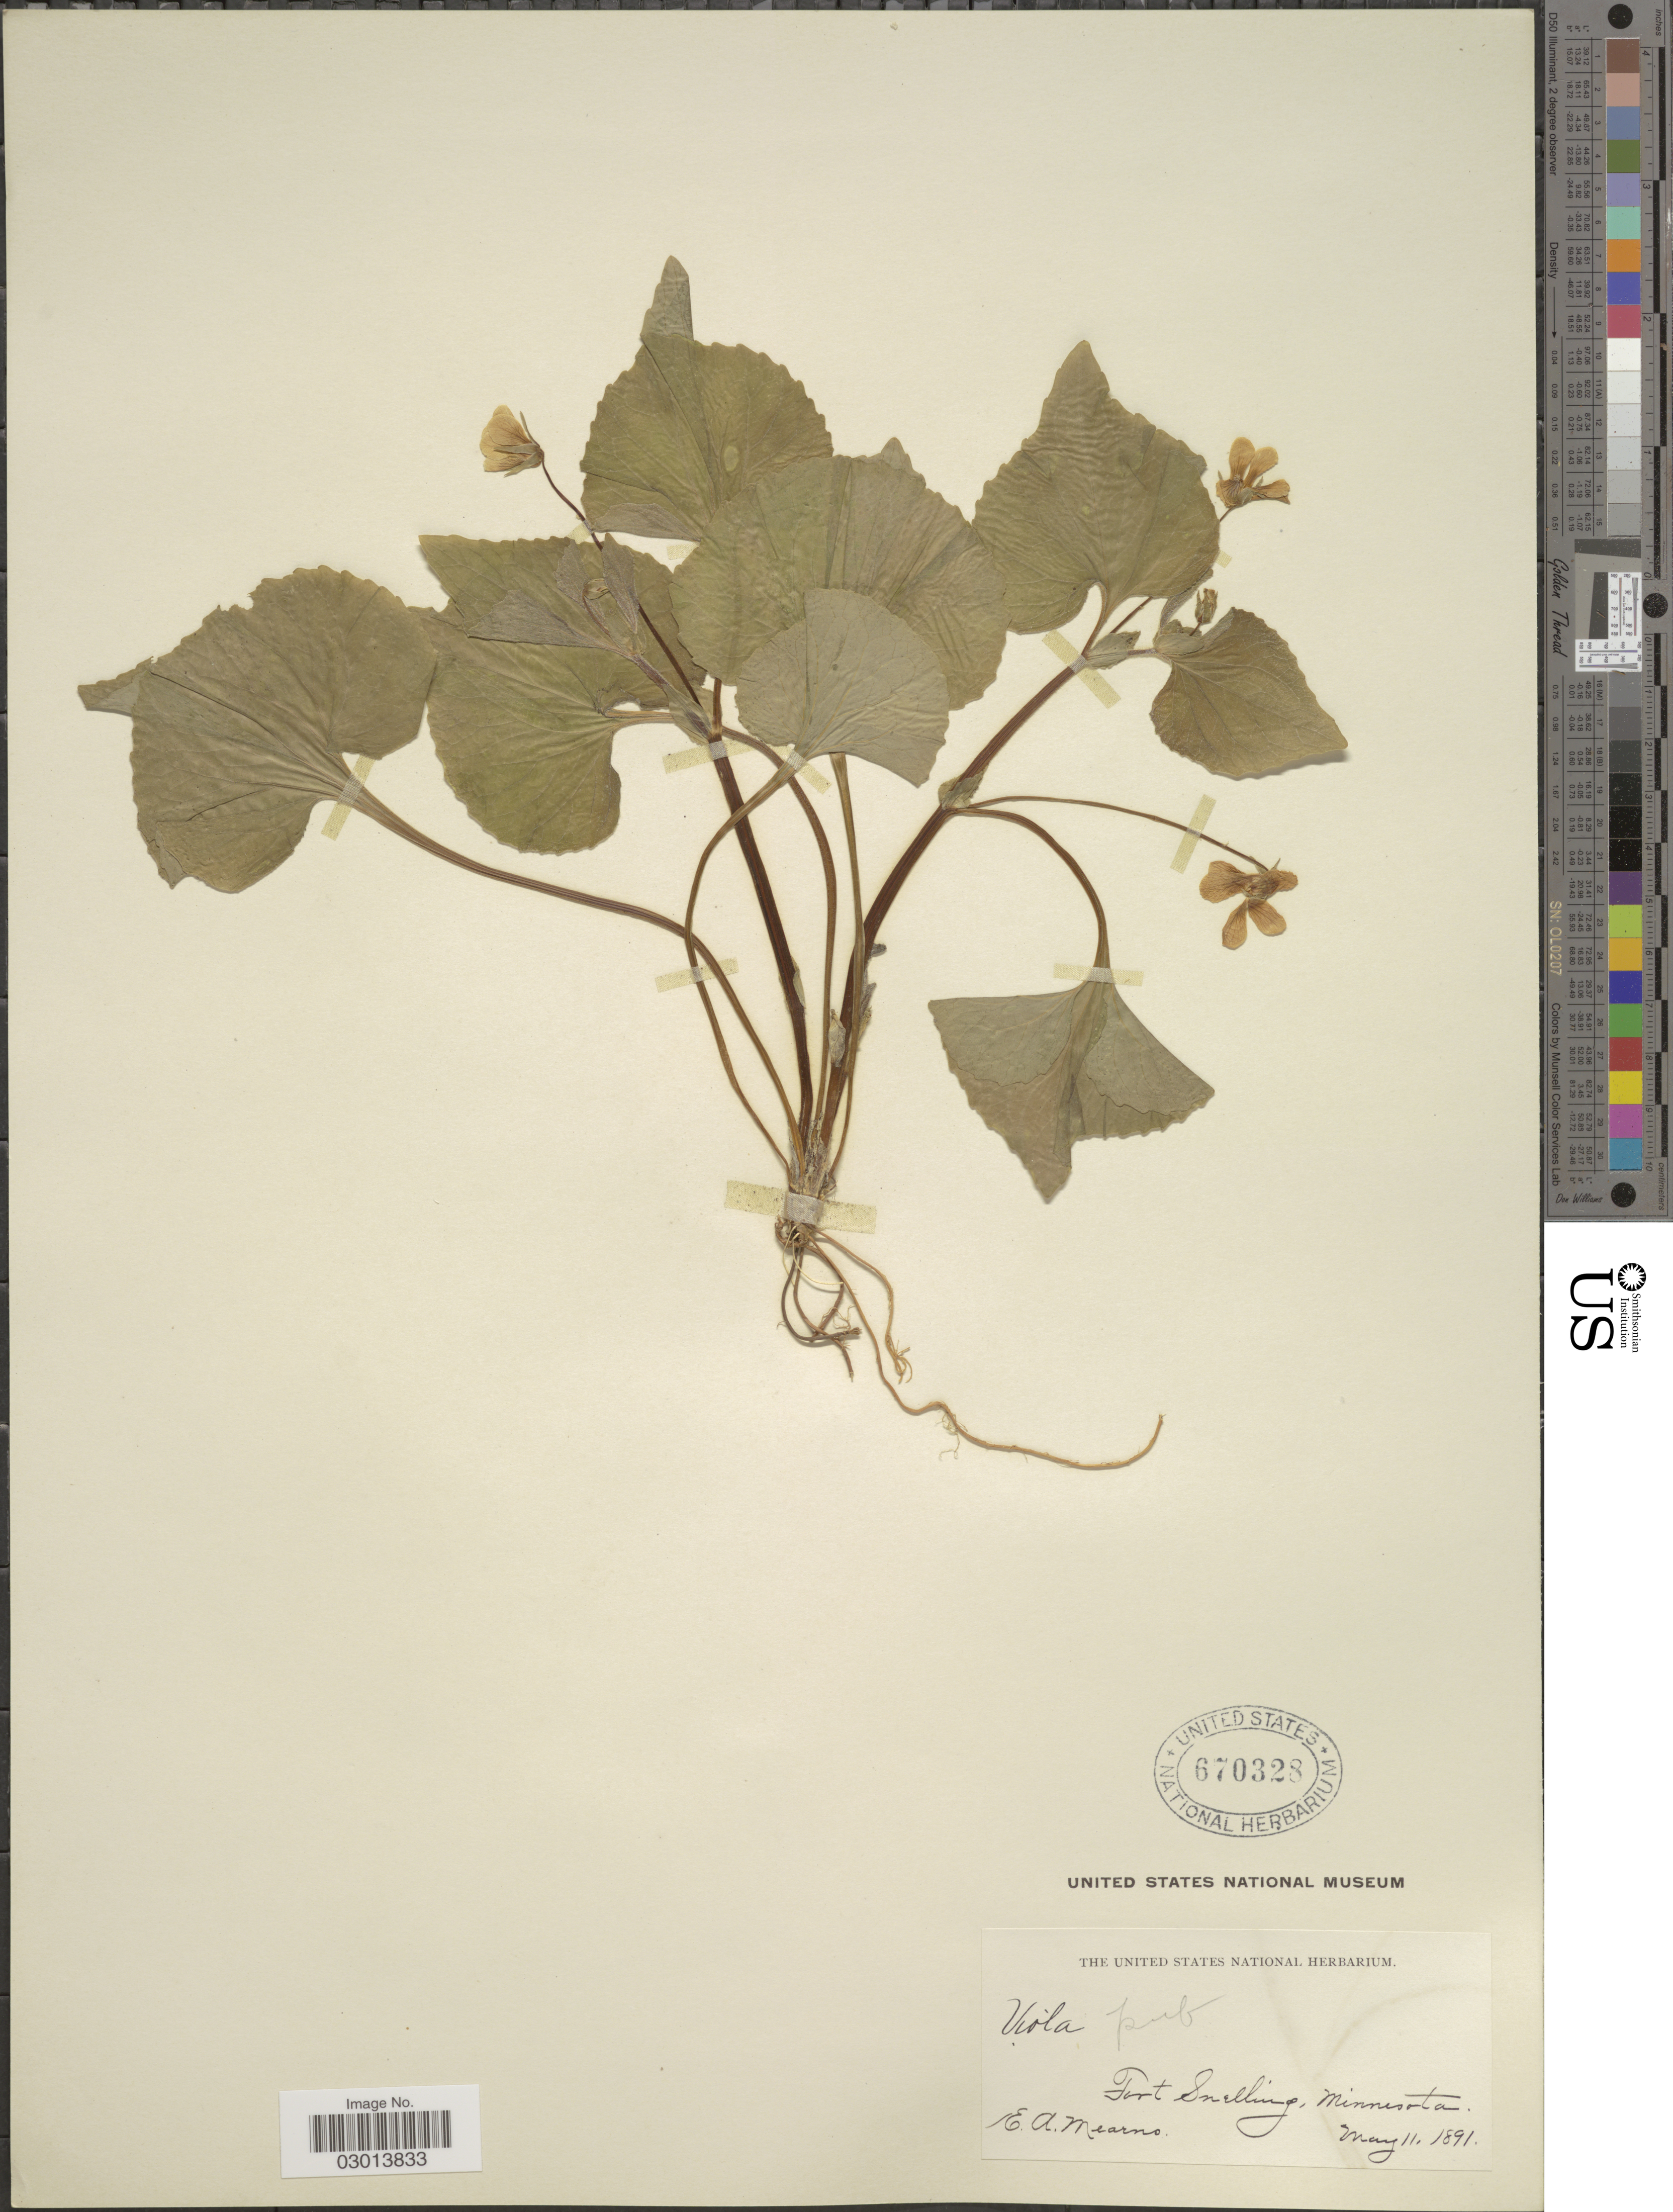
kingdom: Plantae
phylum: Tracheophyta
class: Magnoliopsida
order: Malpighiales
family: Violaceae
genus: Viola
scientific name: Viola pubescens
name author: Aiton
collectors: E. A. Mearns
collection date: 1891-05-11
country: United States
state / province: Minnesota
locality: Fort Snelling.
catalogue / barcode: US 670328